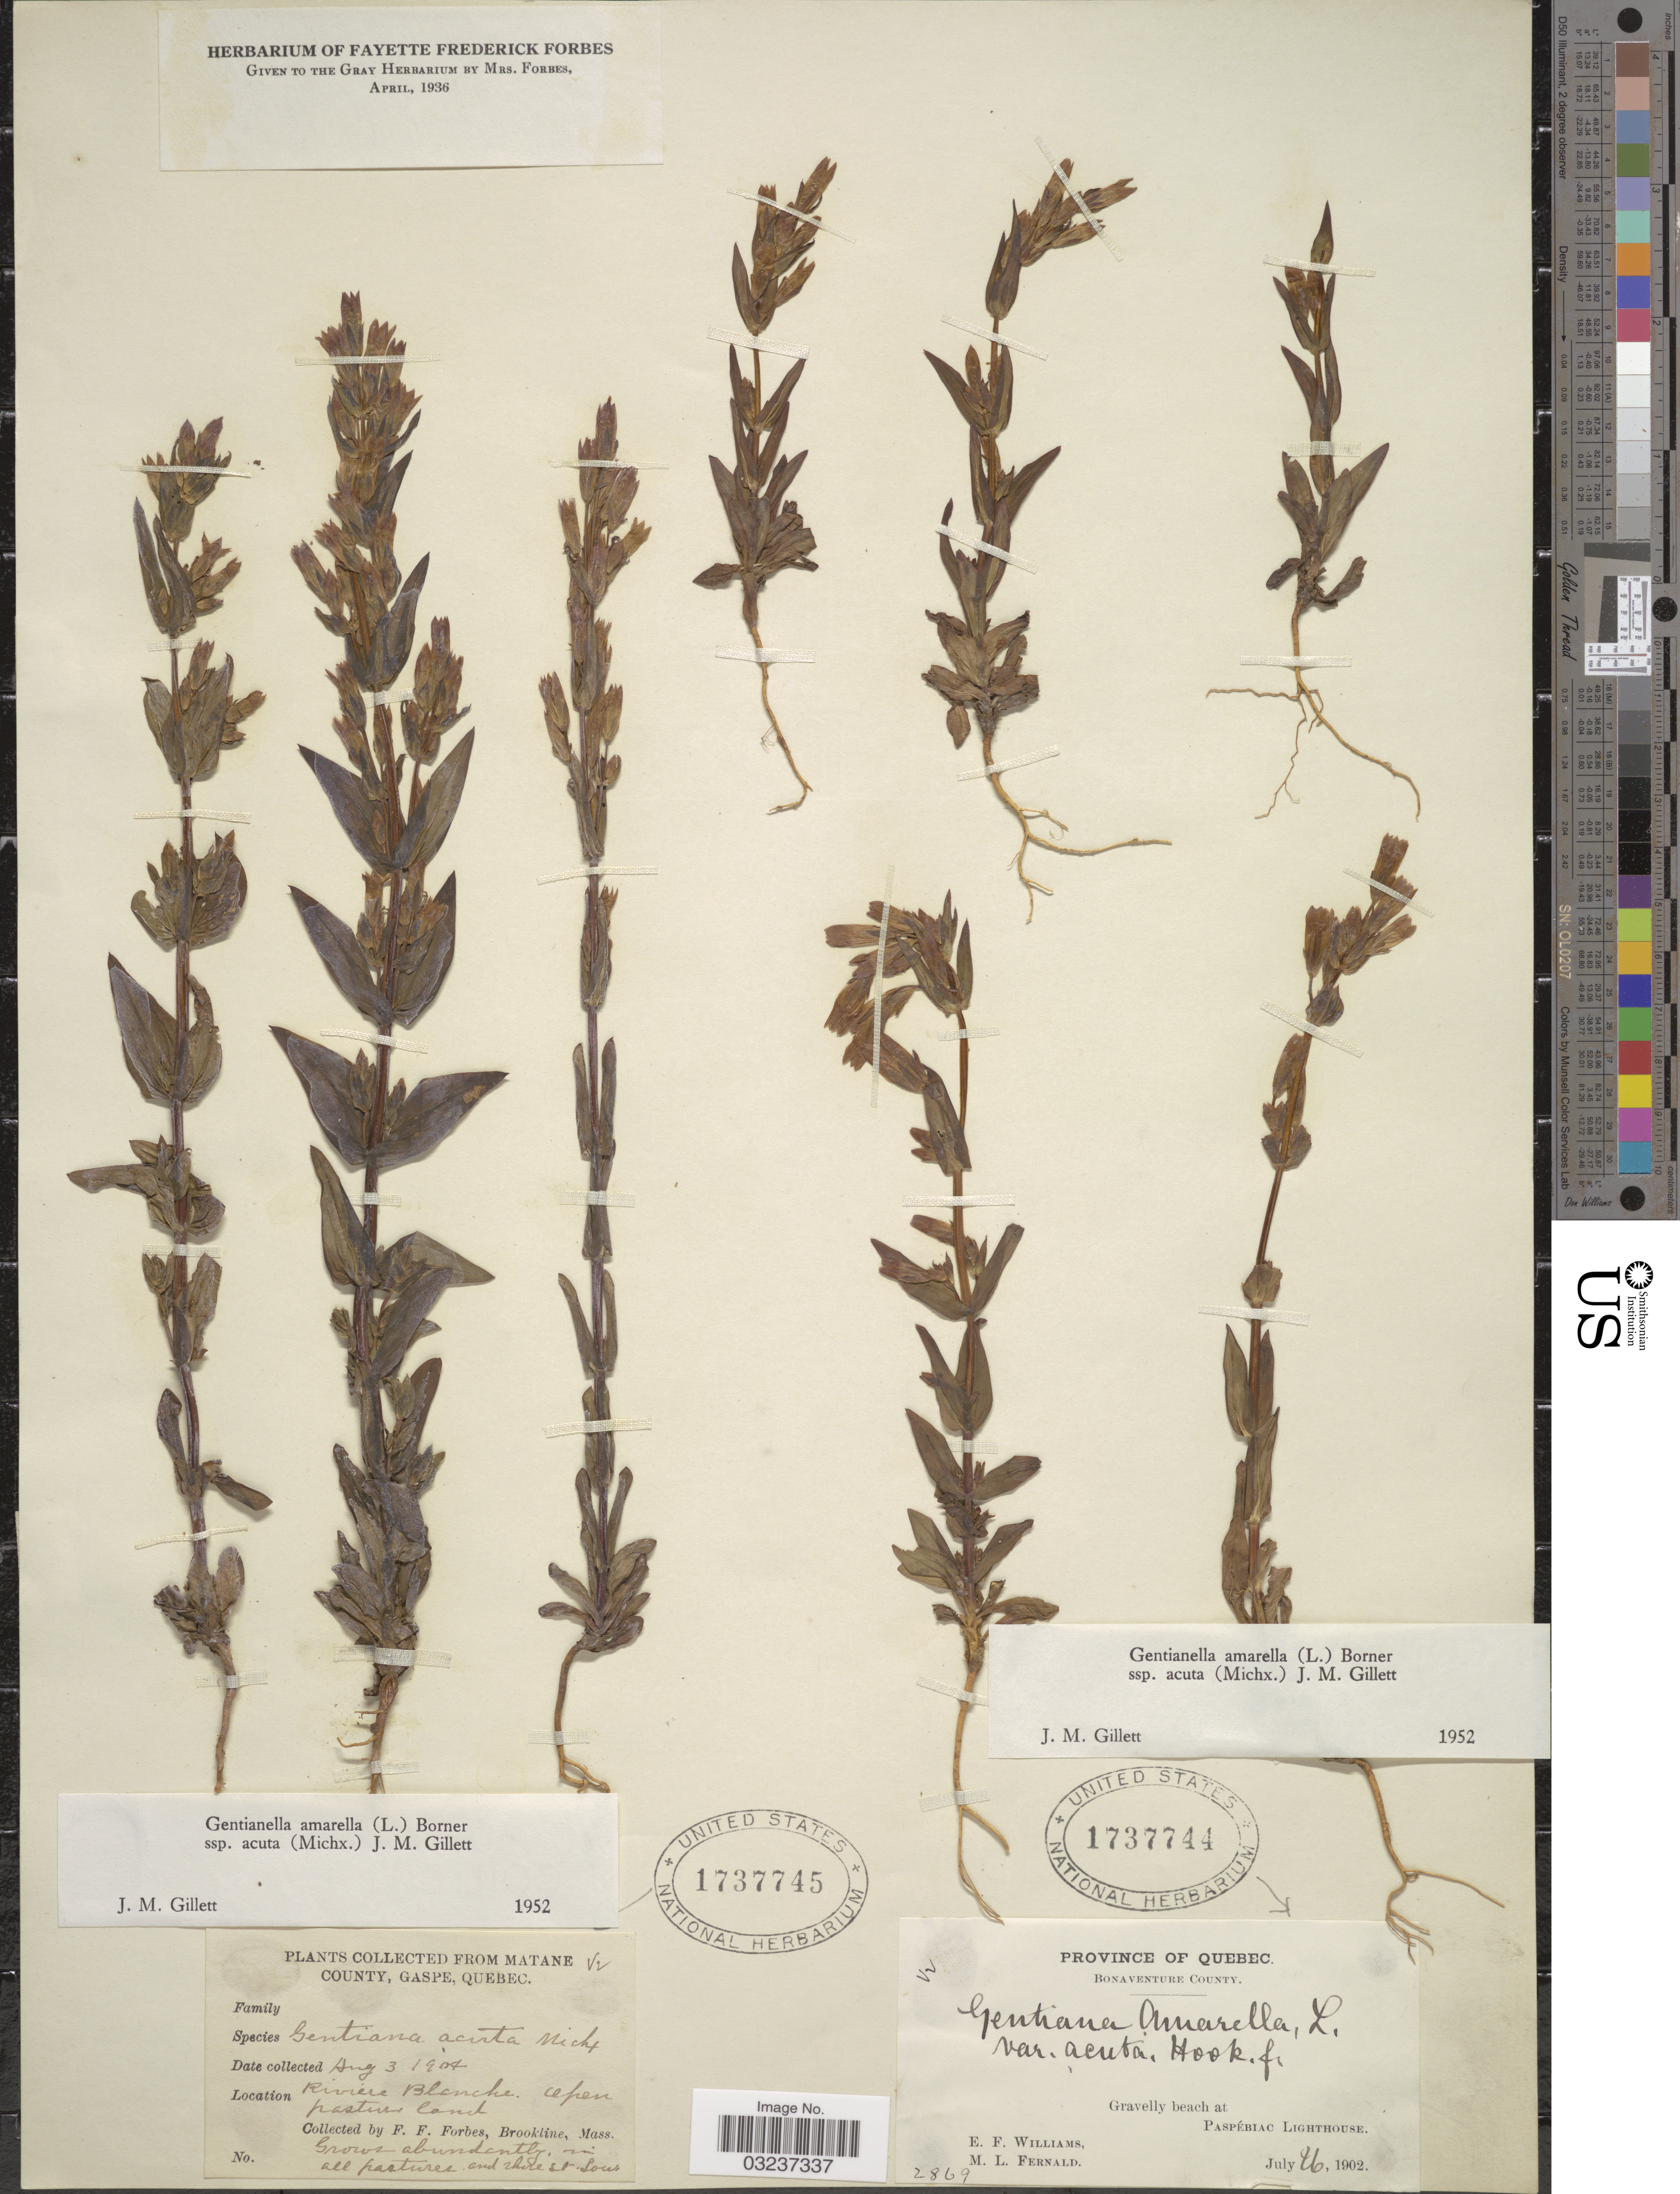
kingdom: Plantae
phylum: Tracheophyta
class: Magnoliopsida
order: Gentianales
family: Gentianaceae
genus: Gentianella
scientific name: Gentianella amarella subsp. acuta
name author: (Michx.) J.M. Gillett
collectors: F. Forbes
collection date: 1904-08-03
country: Canada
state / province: Quebec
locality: Matane County, Gaspe. Riviere Blanche.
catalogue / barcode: US 1737745